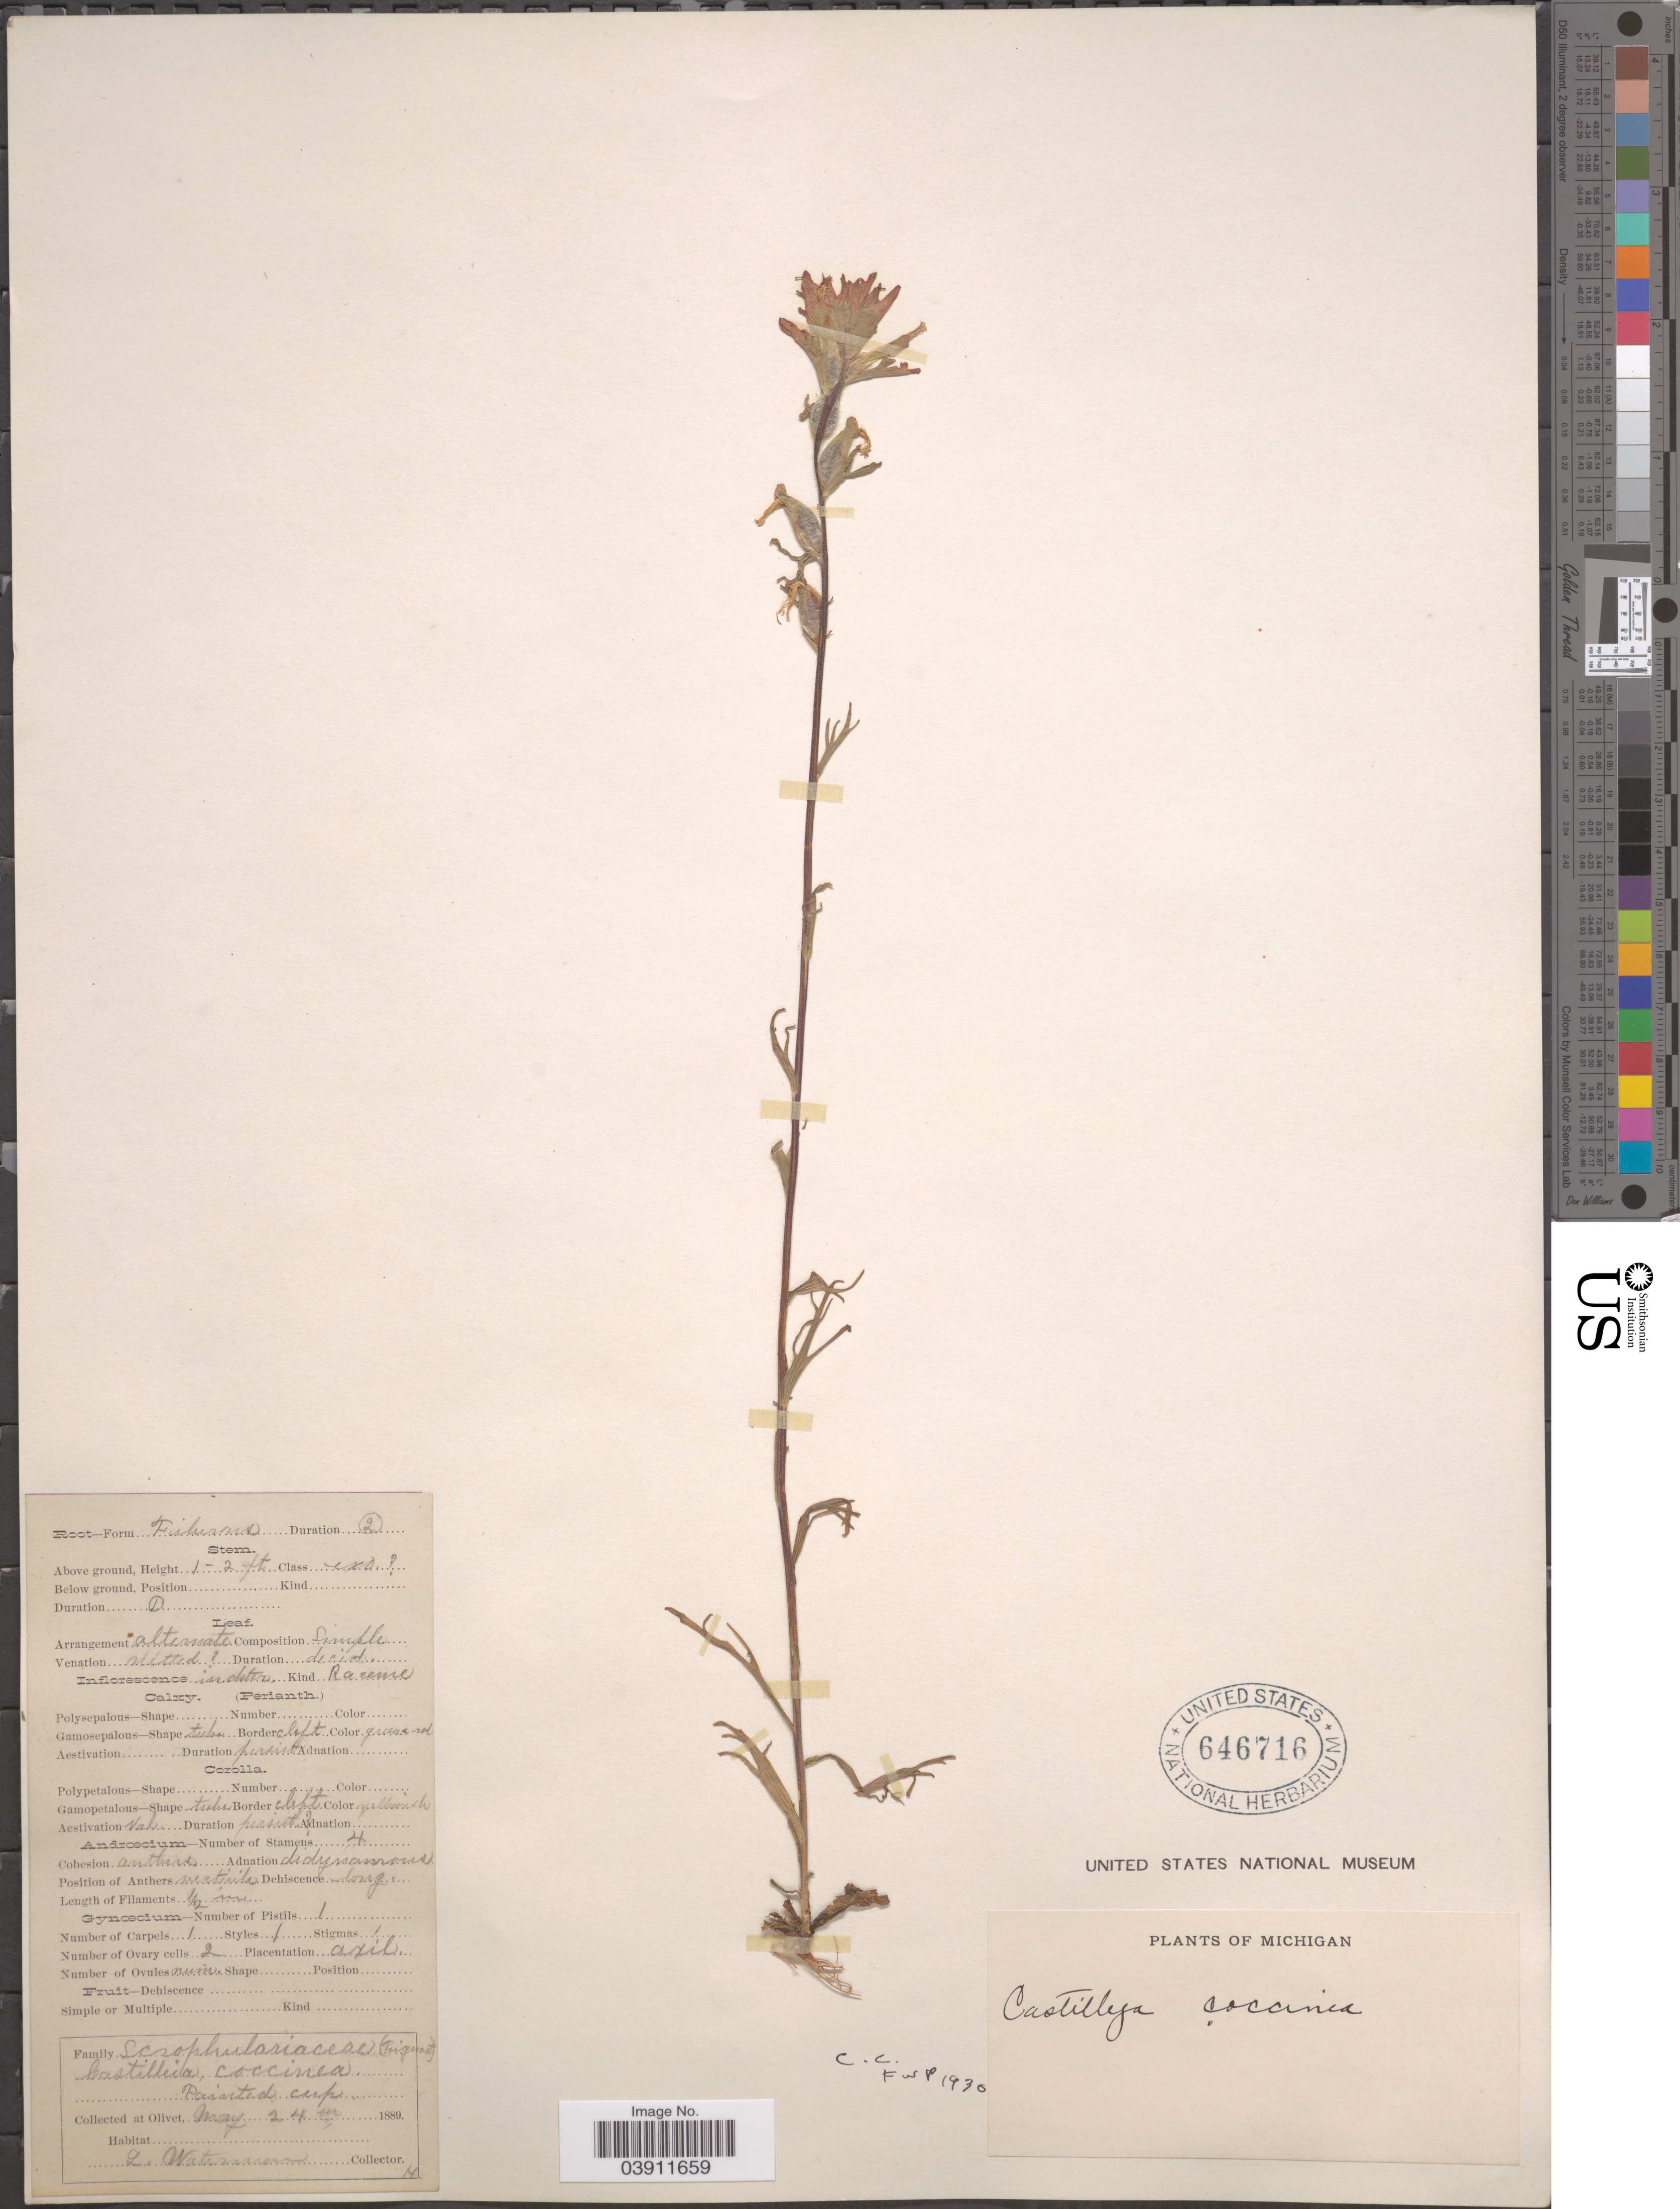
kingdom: Plantae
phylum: Tracheophyta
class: Magnoliopsida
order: Lamiales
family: Orobanchaceae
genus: Castilleja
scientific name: Castilleja coccinea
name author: (L.) Spreng.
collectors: L. Waterman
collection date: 1889-05-24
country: United States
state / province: Michigan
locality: Olivet.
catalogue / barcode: US 646716